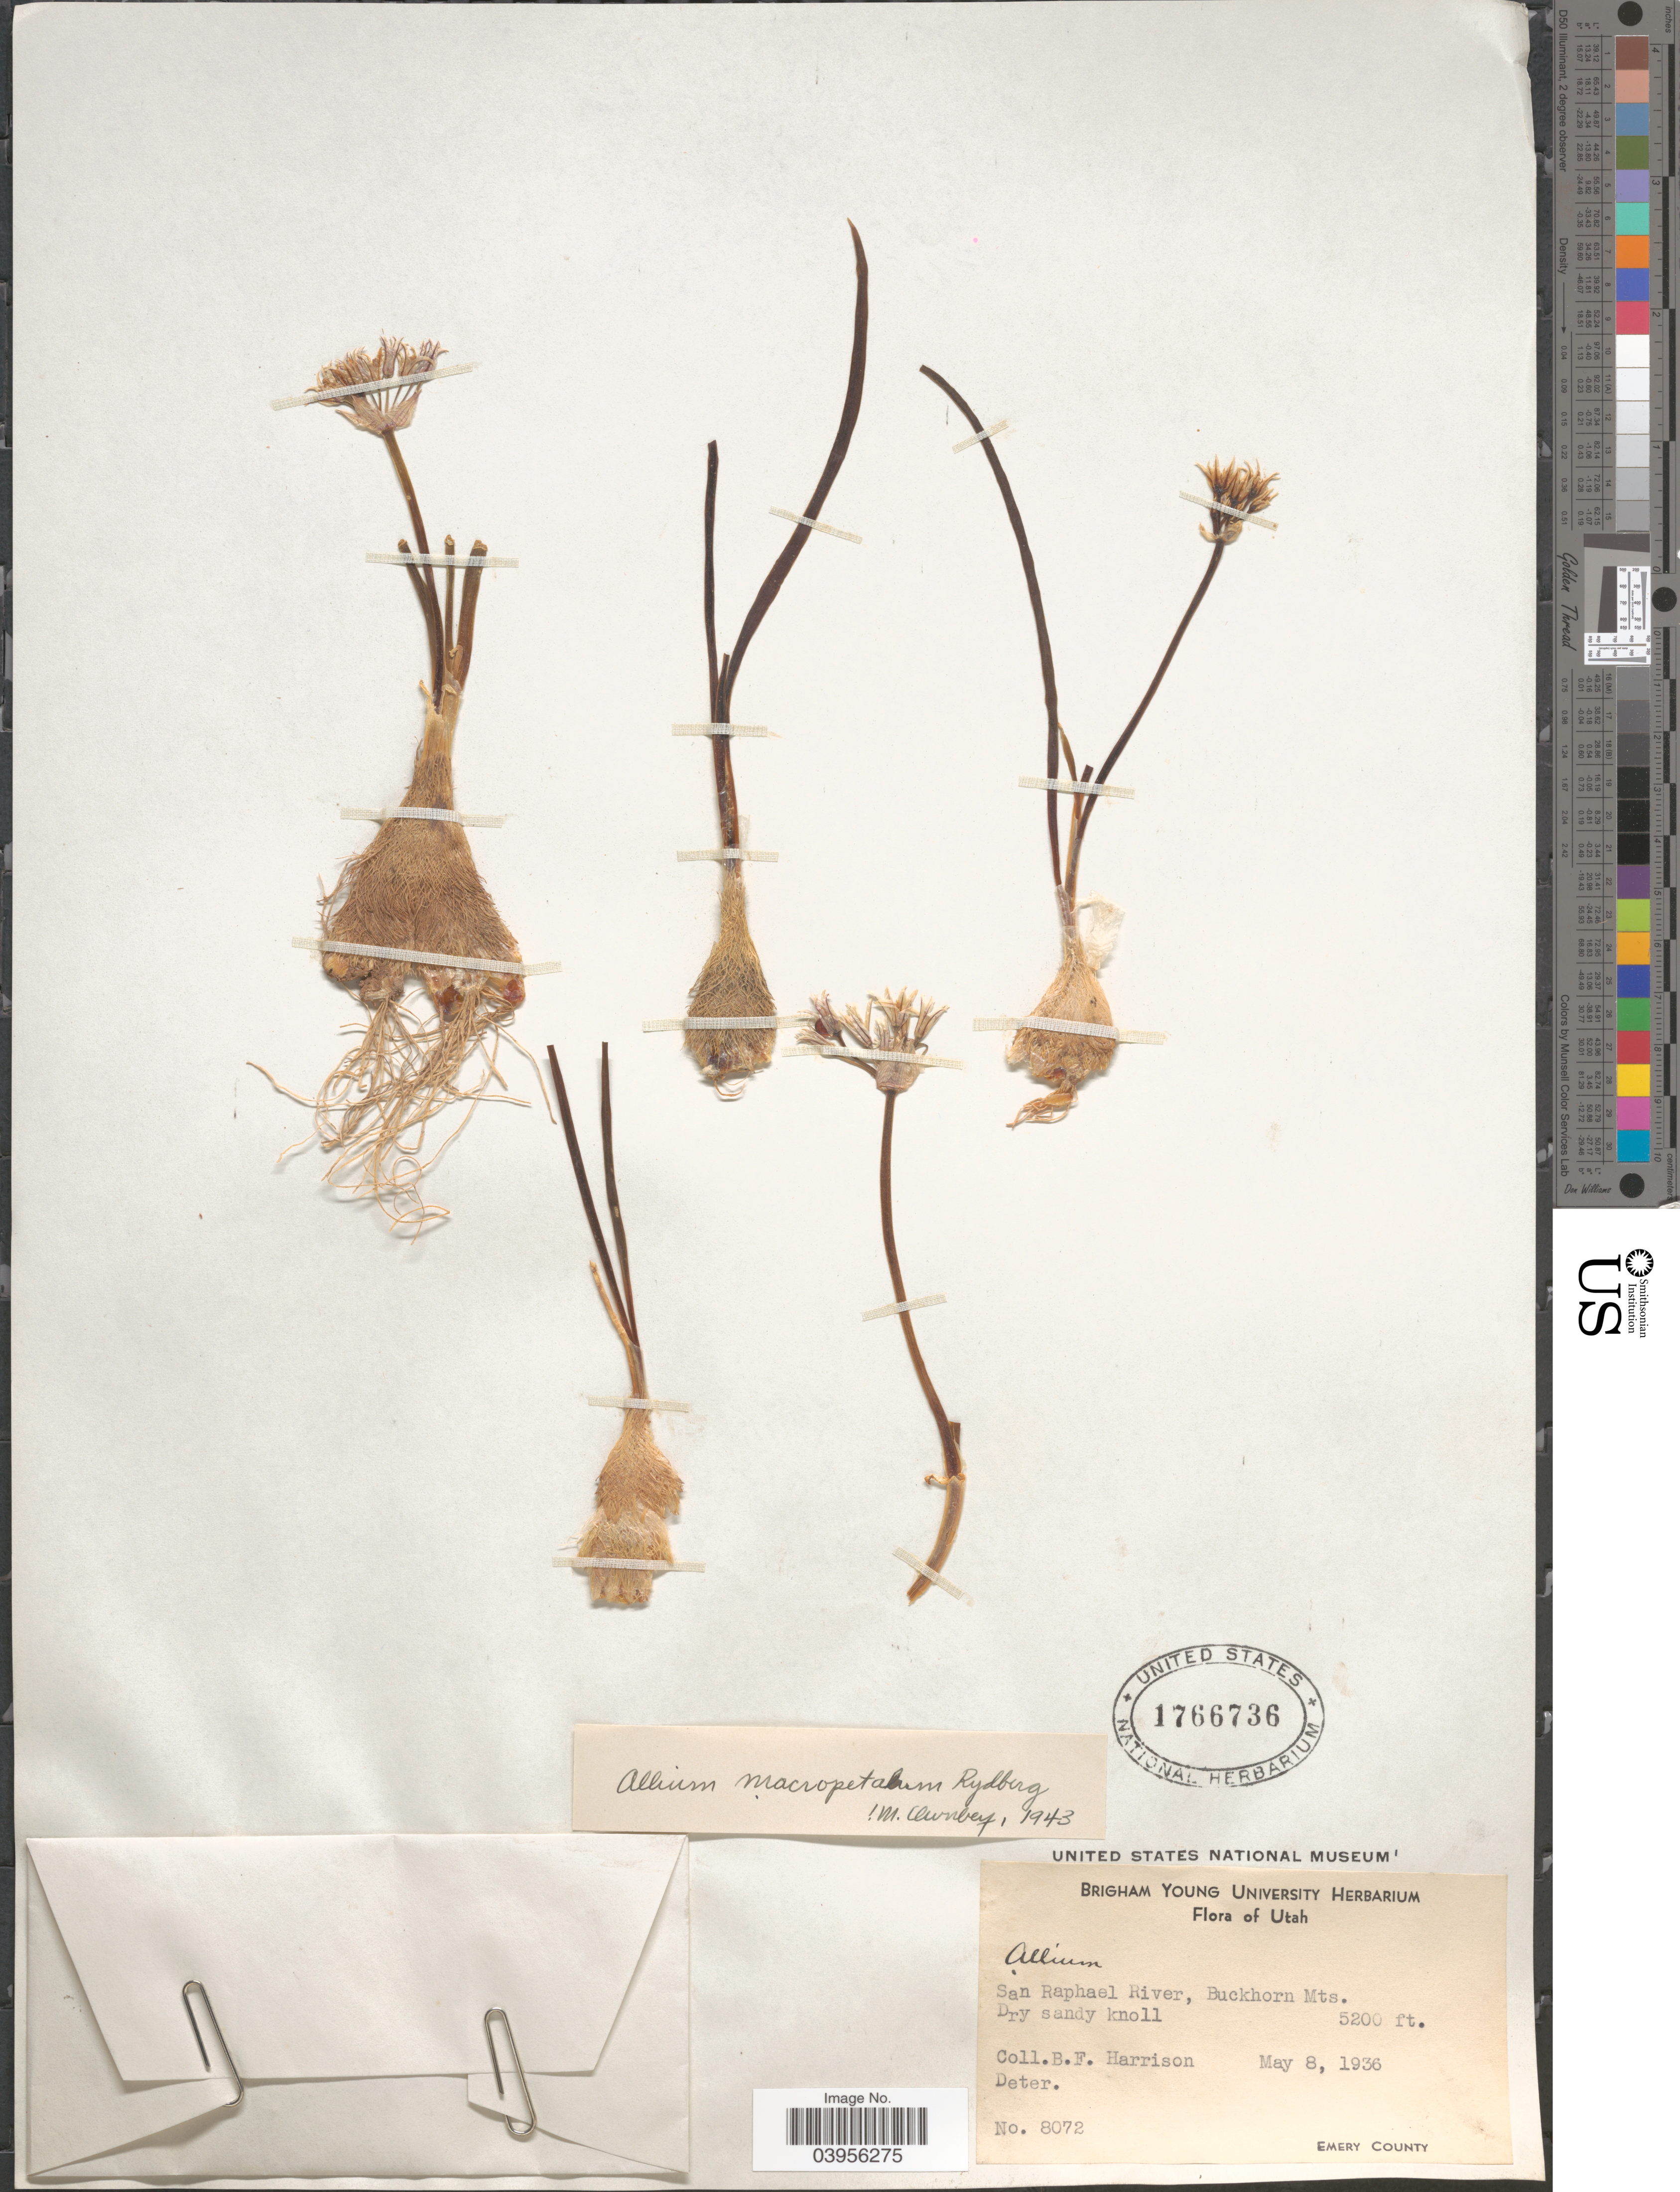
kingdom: Plantae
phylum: Tracheophyta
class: Liliopsida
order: Asparagales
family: Amaryllidaceae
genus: Allium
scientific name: Allium macropetalum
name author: Rydb.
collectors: B. F. Harrison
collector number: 8072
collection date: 1936-05-08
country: United States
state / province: Utah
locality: San Raphael River, Buckhorn Mts. Emery County.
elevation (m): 1585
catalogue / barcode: US 1766736